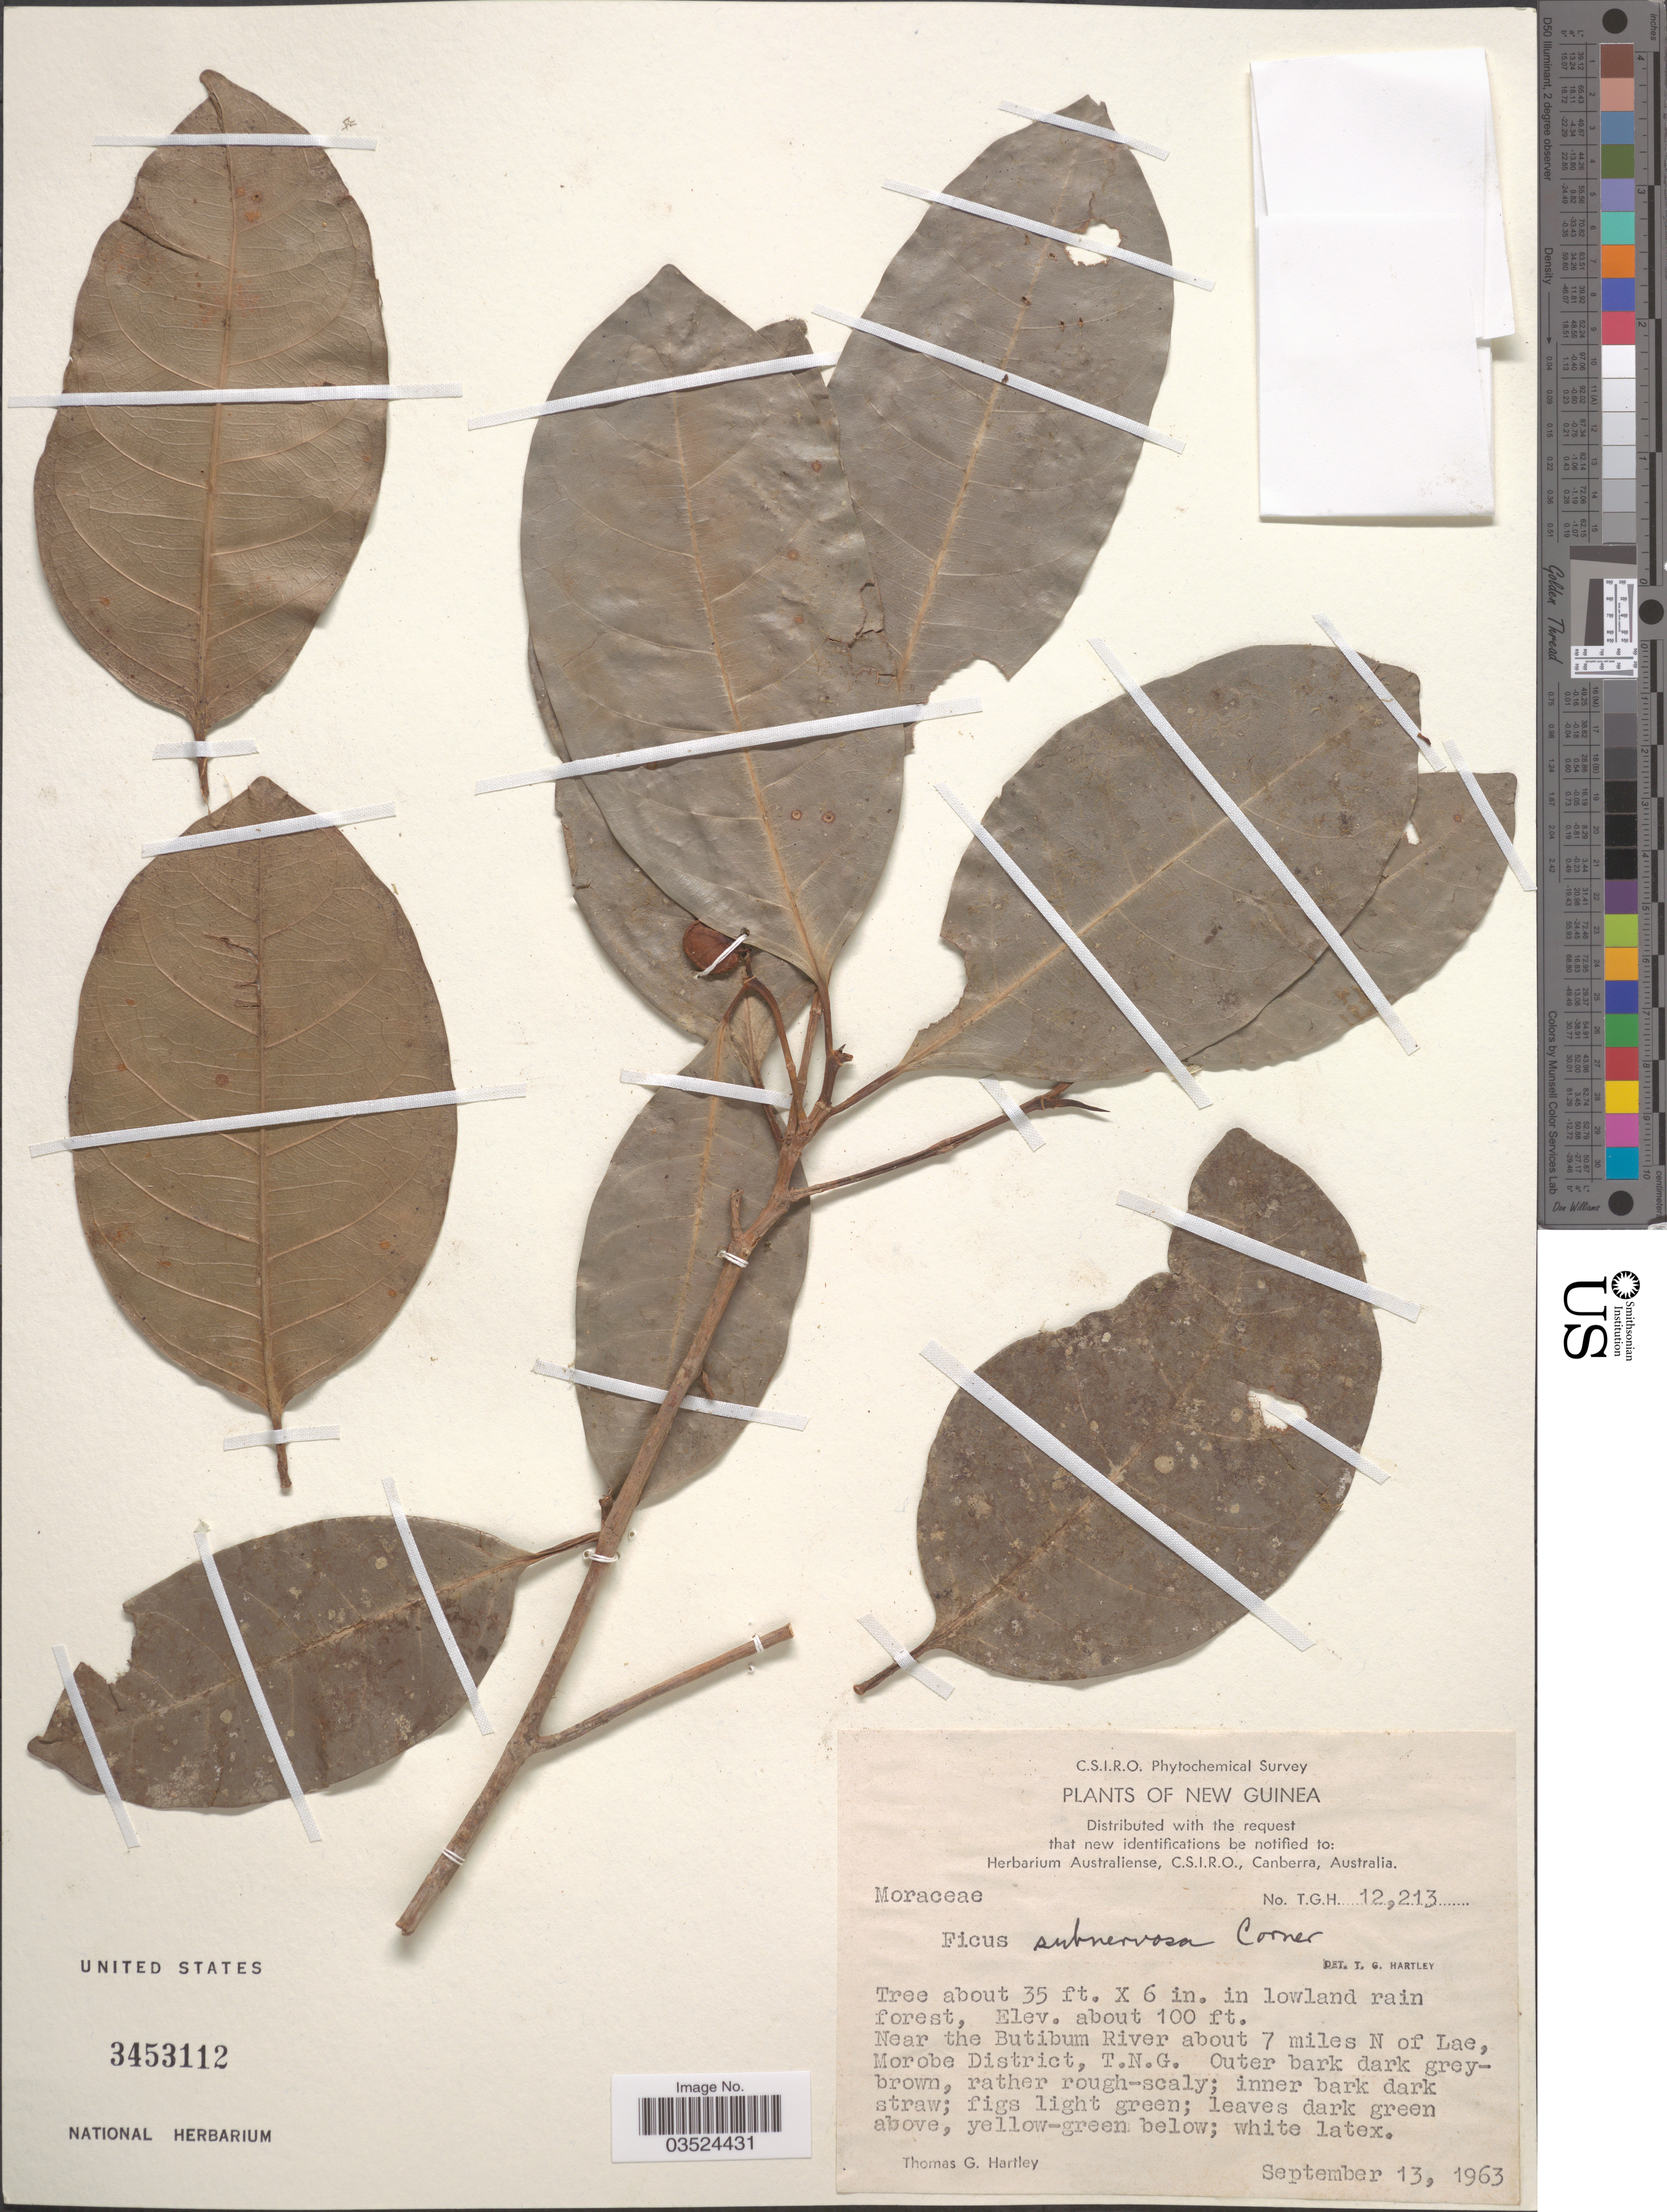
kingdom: Plantae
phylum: Tracheophyta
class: Magnoliopsida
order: Rosales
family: Moraceae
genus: Ficus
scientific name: Ficus subnervosa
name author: Corner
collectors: T. G. Hartley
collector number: TGH12213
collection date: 1963-09-13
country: Papua New Guinea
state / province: Morobe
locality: New Guinea. Near the Butibum River about 7 miles N of Lae, Morobe District, T.N.G.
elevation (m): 30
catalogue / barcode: US 3453112